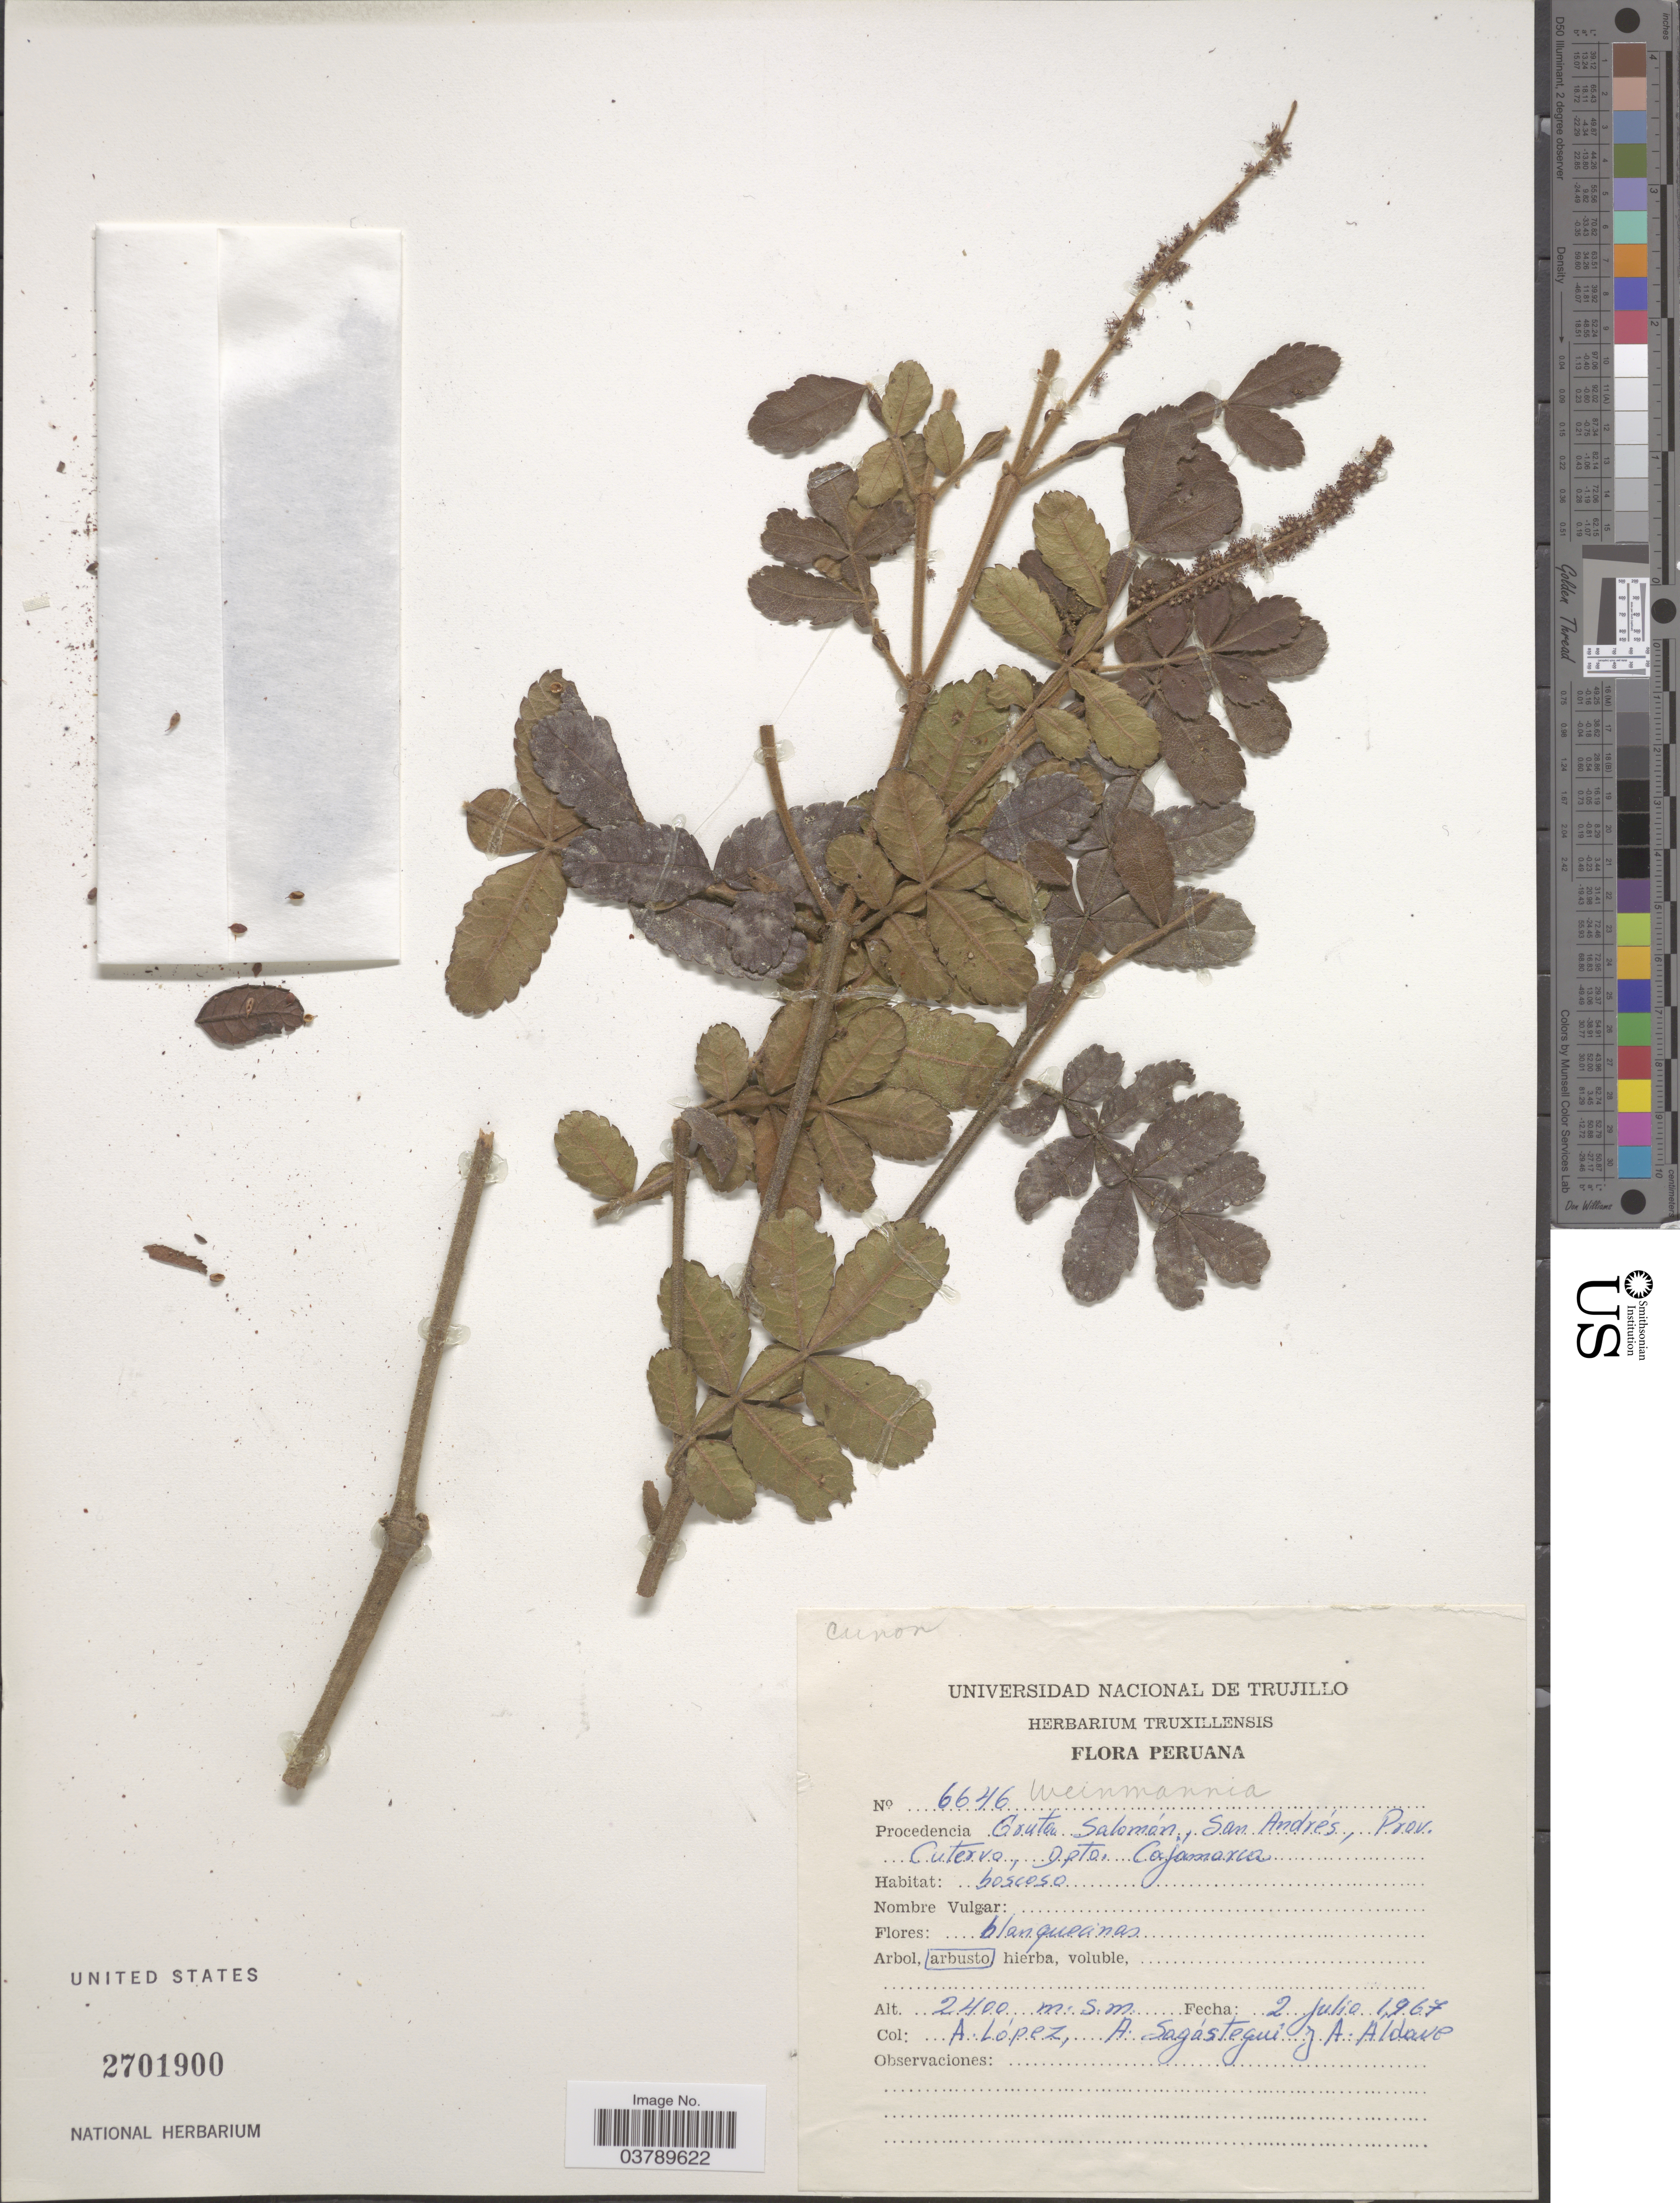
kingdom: Plantae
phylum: Tracheophyta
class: Magnoliopsida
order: Oxalidales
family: Cunoniaceae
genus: Weinmannia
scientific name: Weinmannia pubescens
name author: Kunth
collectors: A. López, A. Sagastegui & A. Aldave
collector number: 6646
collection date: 1967-07-02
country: Peru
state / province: Cajamarca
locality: Procedencia Gruta Salomón, San Andrés, Prov. Cutervo, Dpto. Cajamarca.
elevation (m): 2400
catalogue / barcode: US 2701900